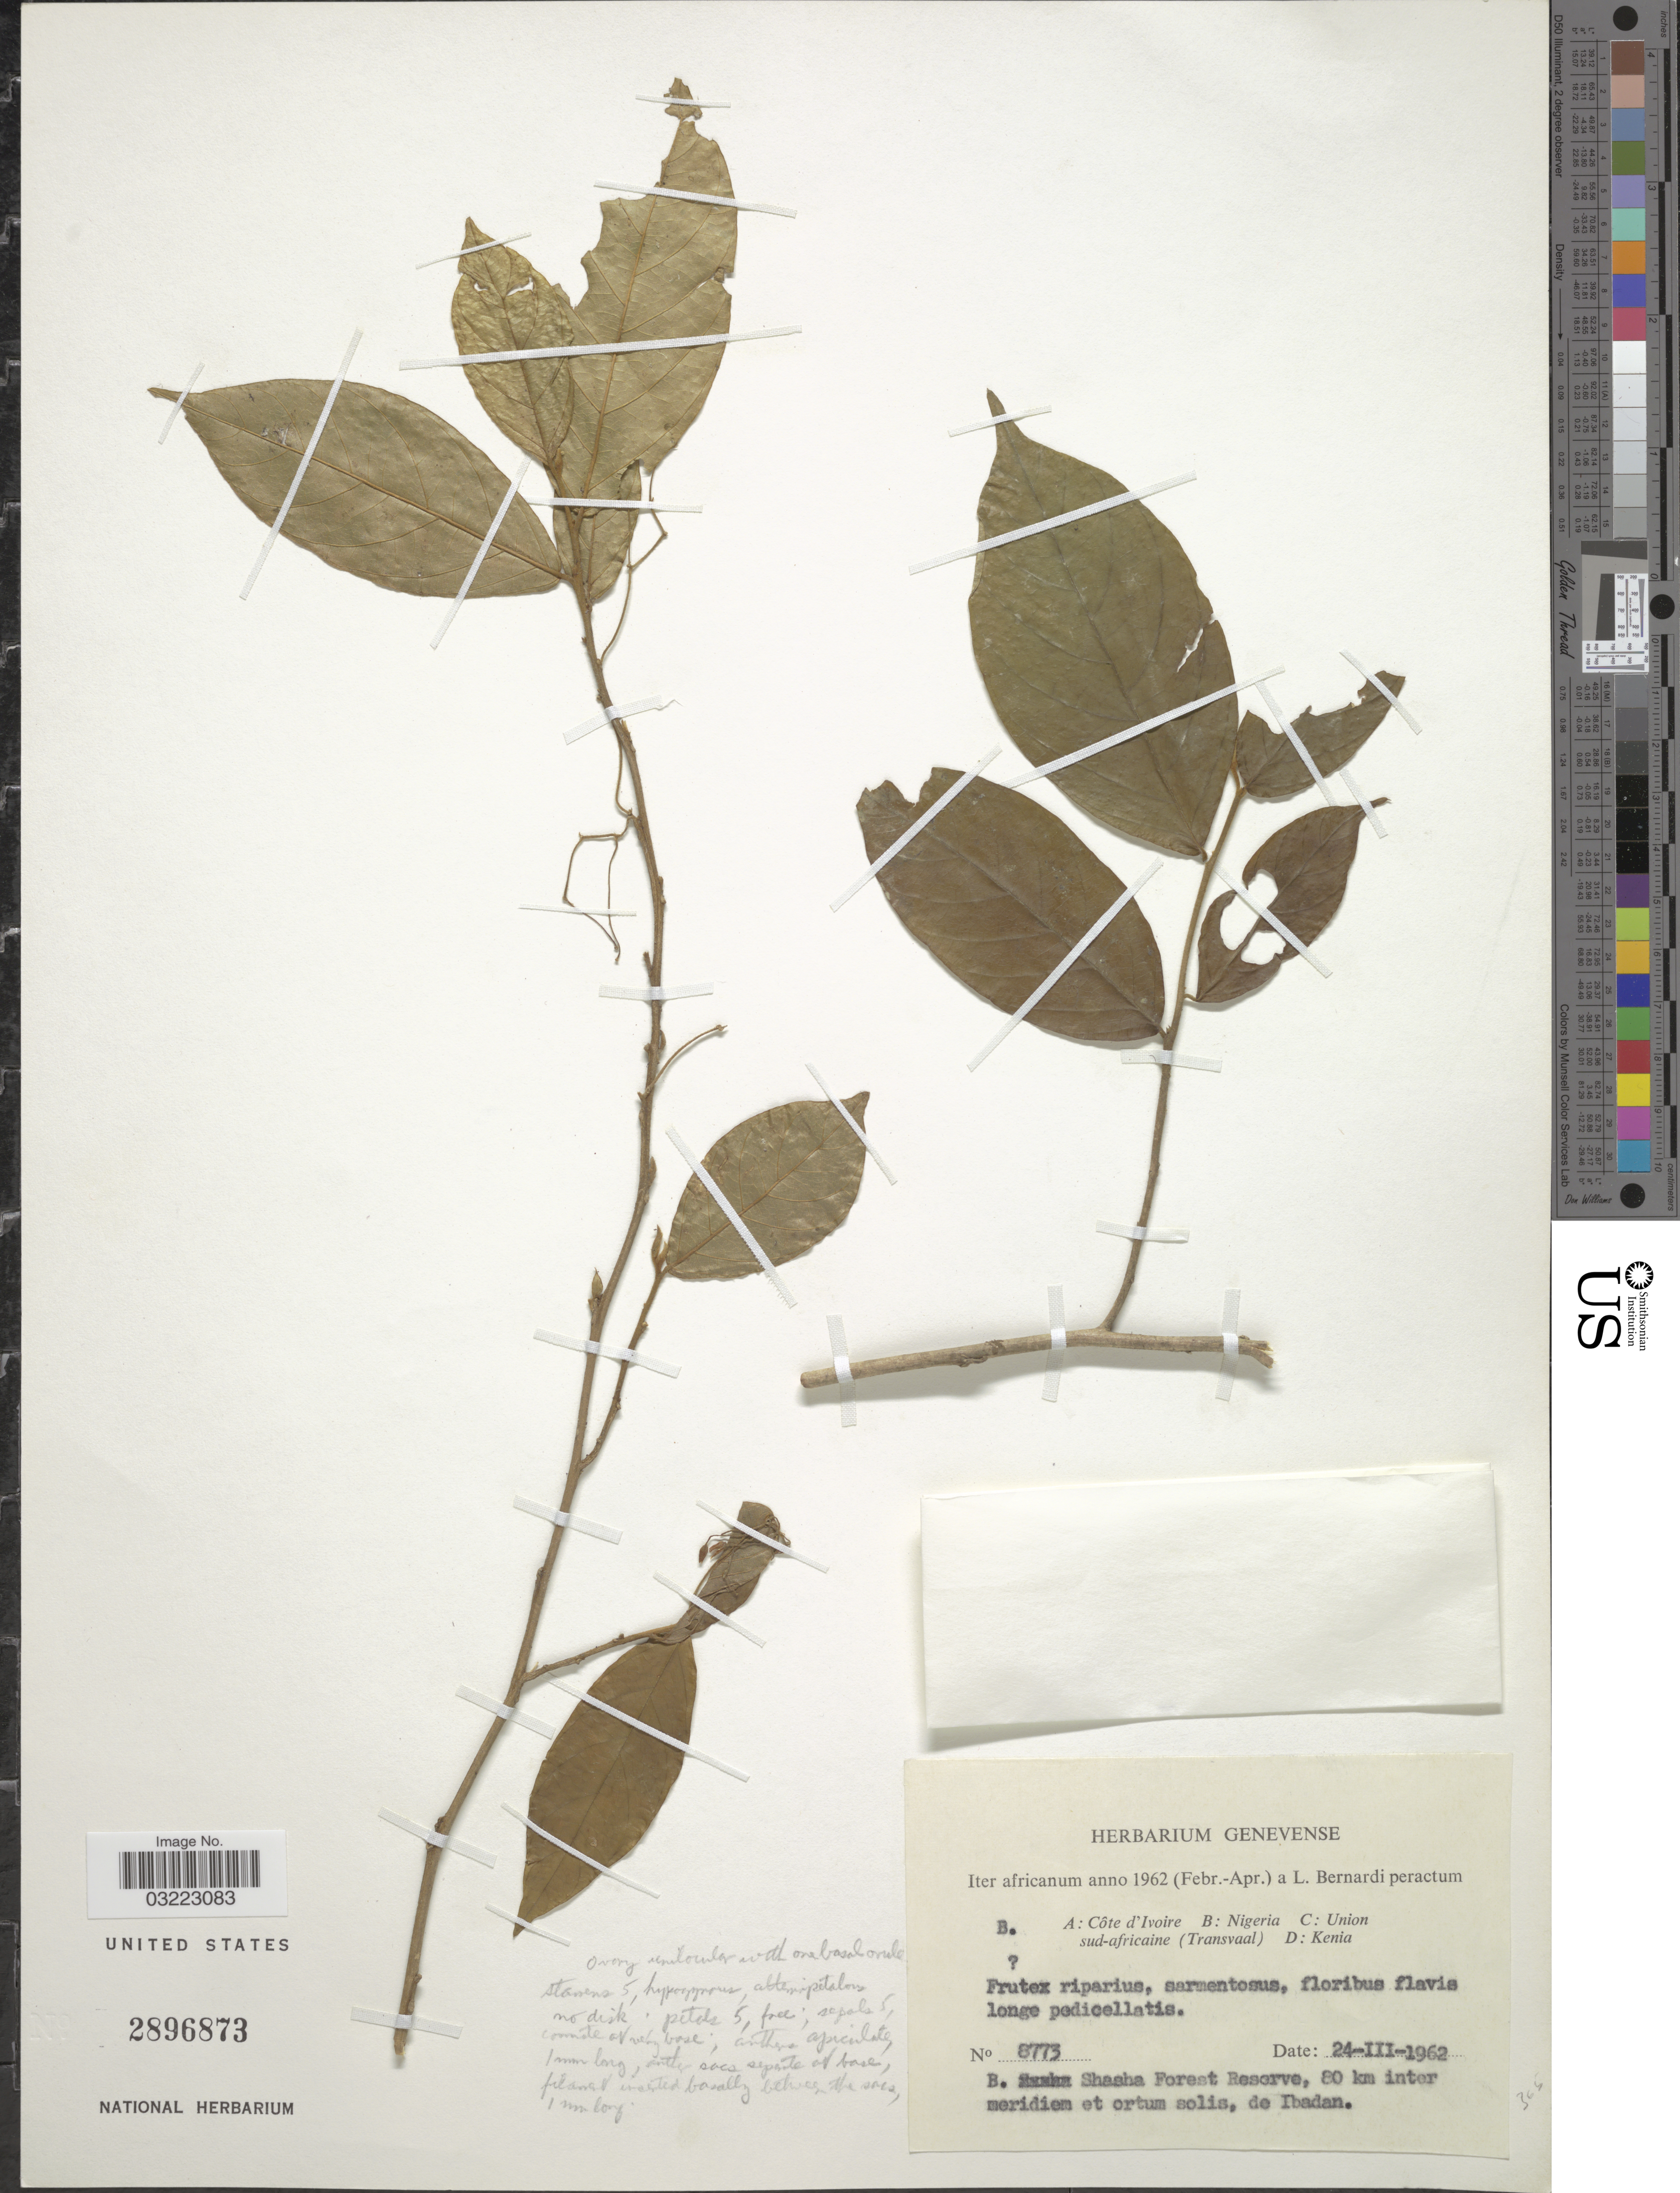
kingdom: Plantae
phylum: Tracheophyta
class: Magnoliopsida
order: Icacinales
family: Icacinaceae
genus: Alsodeiopsis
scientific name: Alsodeiopsis rowlandii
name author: Engl.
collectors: L. Bernardi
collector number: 8773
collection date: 1962-03-24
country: Nigeria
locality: Shasha Forest Reserve, 80 km inter meridiem et ortum solis, de Ibadan.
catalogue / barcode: US 2896873